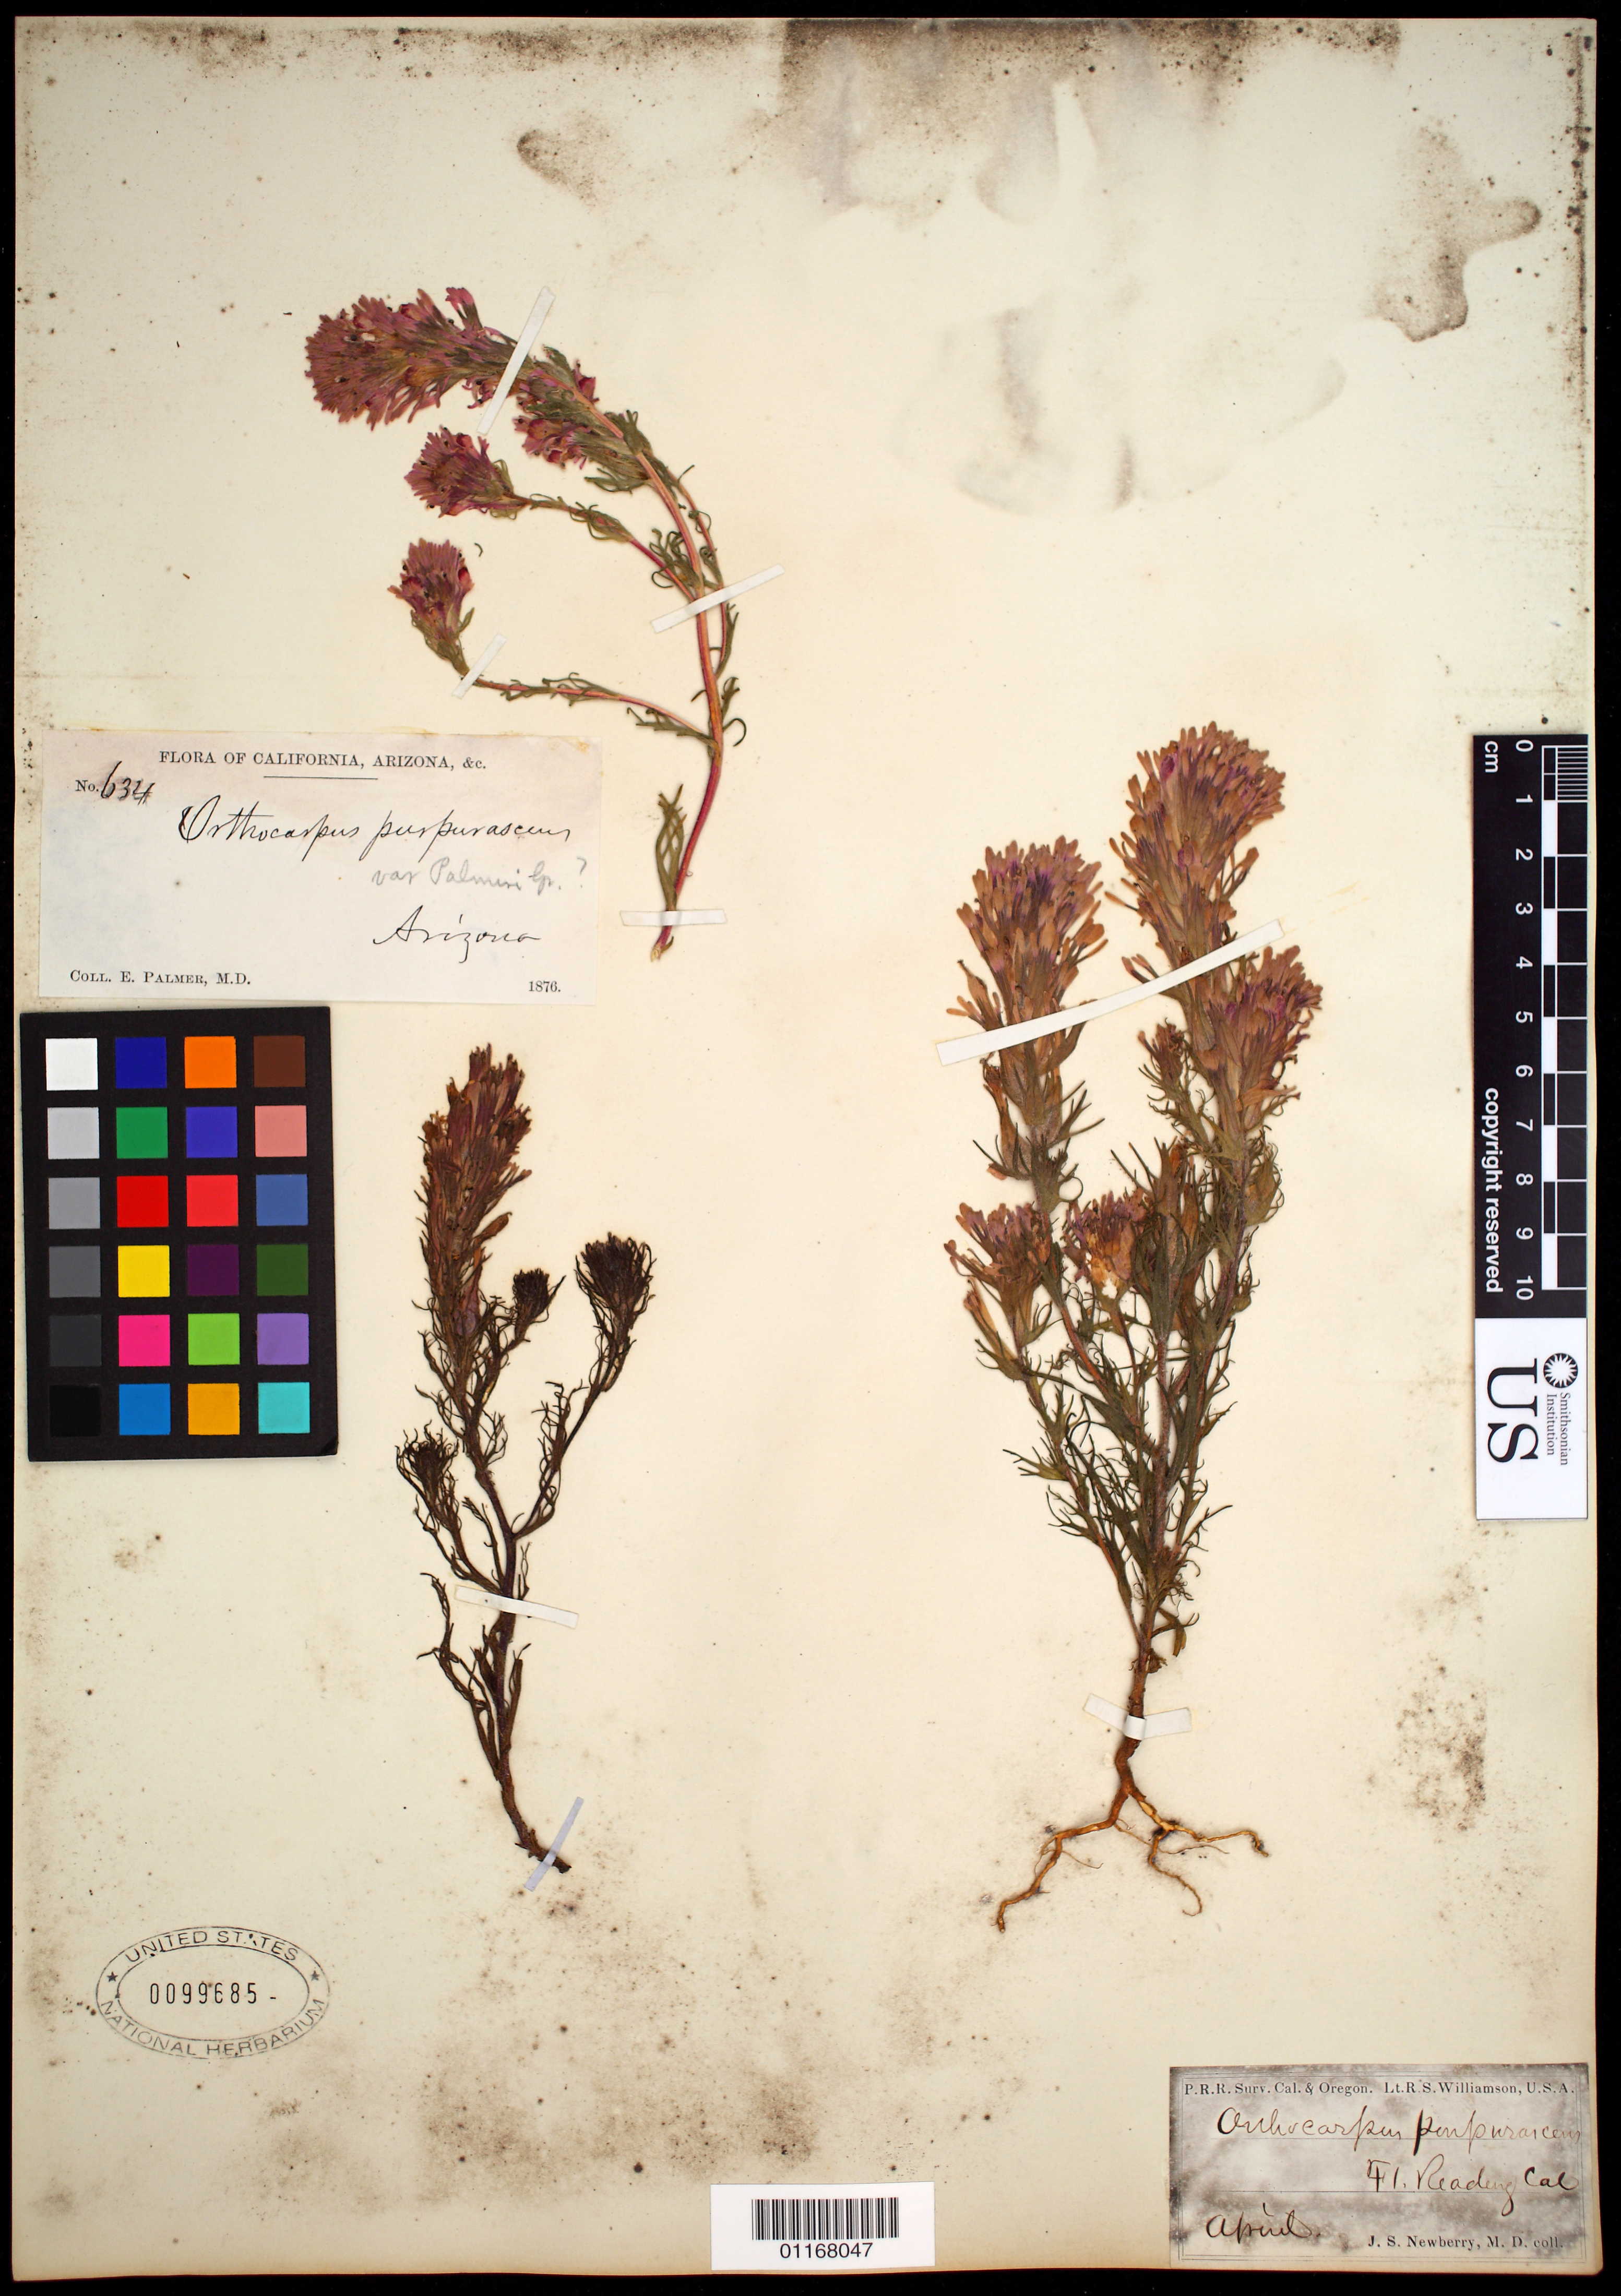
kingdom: Plantae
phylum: Tracheophyta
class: Magnoliopsida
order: Lamiales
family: Orobanchaceae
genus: Orthocarpus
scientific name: Orthocarpus purpurascens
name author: Benth.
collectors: J. S. Newberry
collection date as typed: Apr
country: United States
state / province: California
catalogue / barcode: US 99685